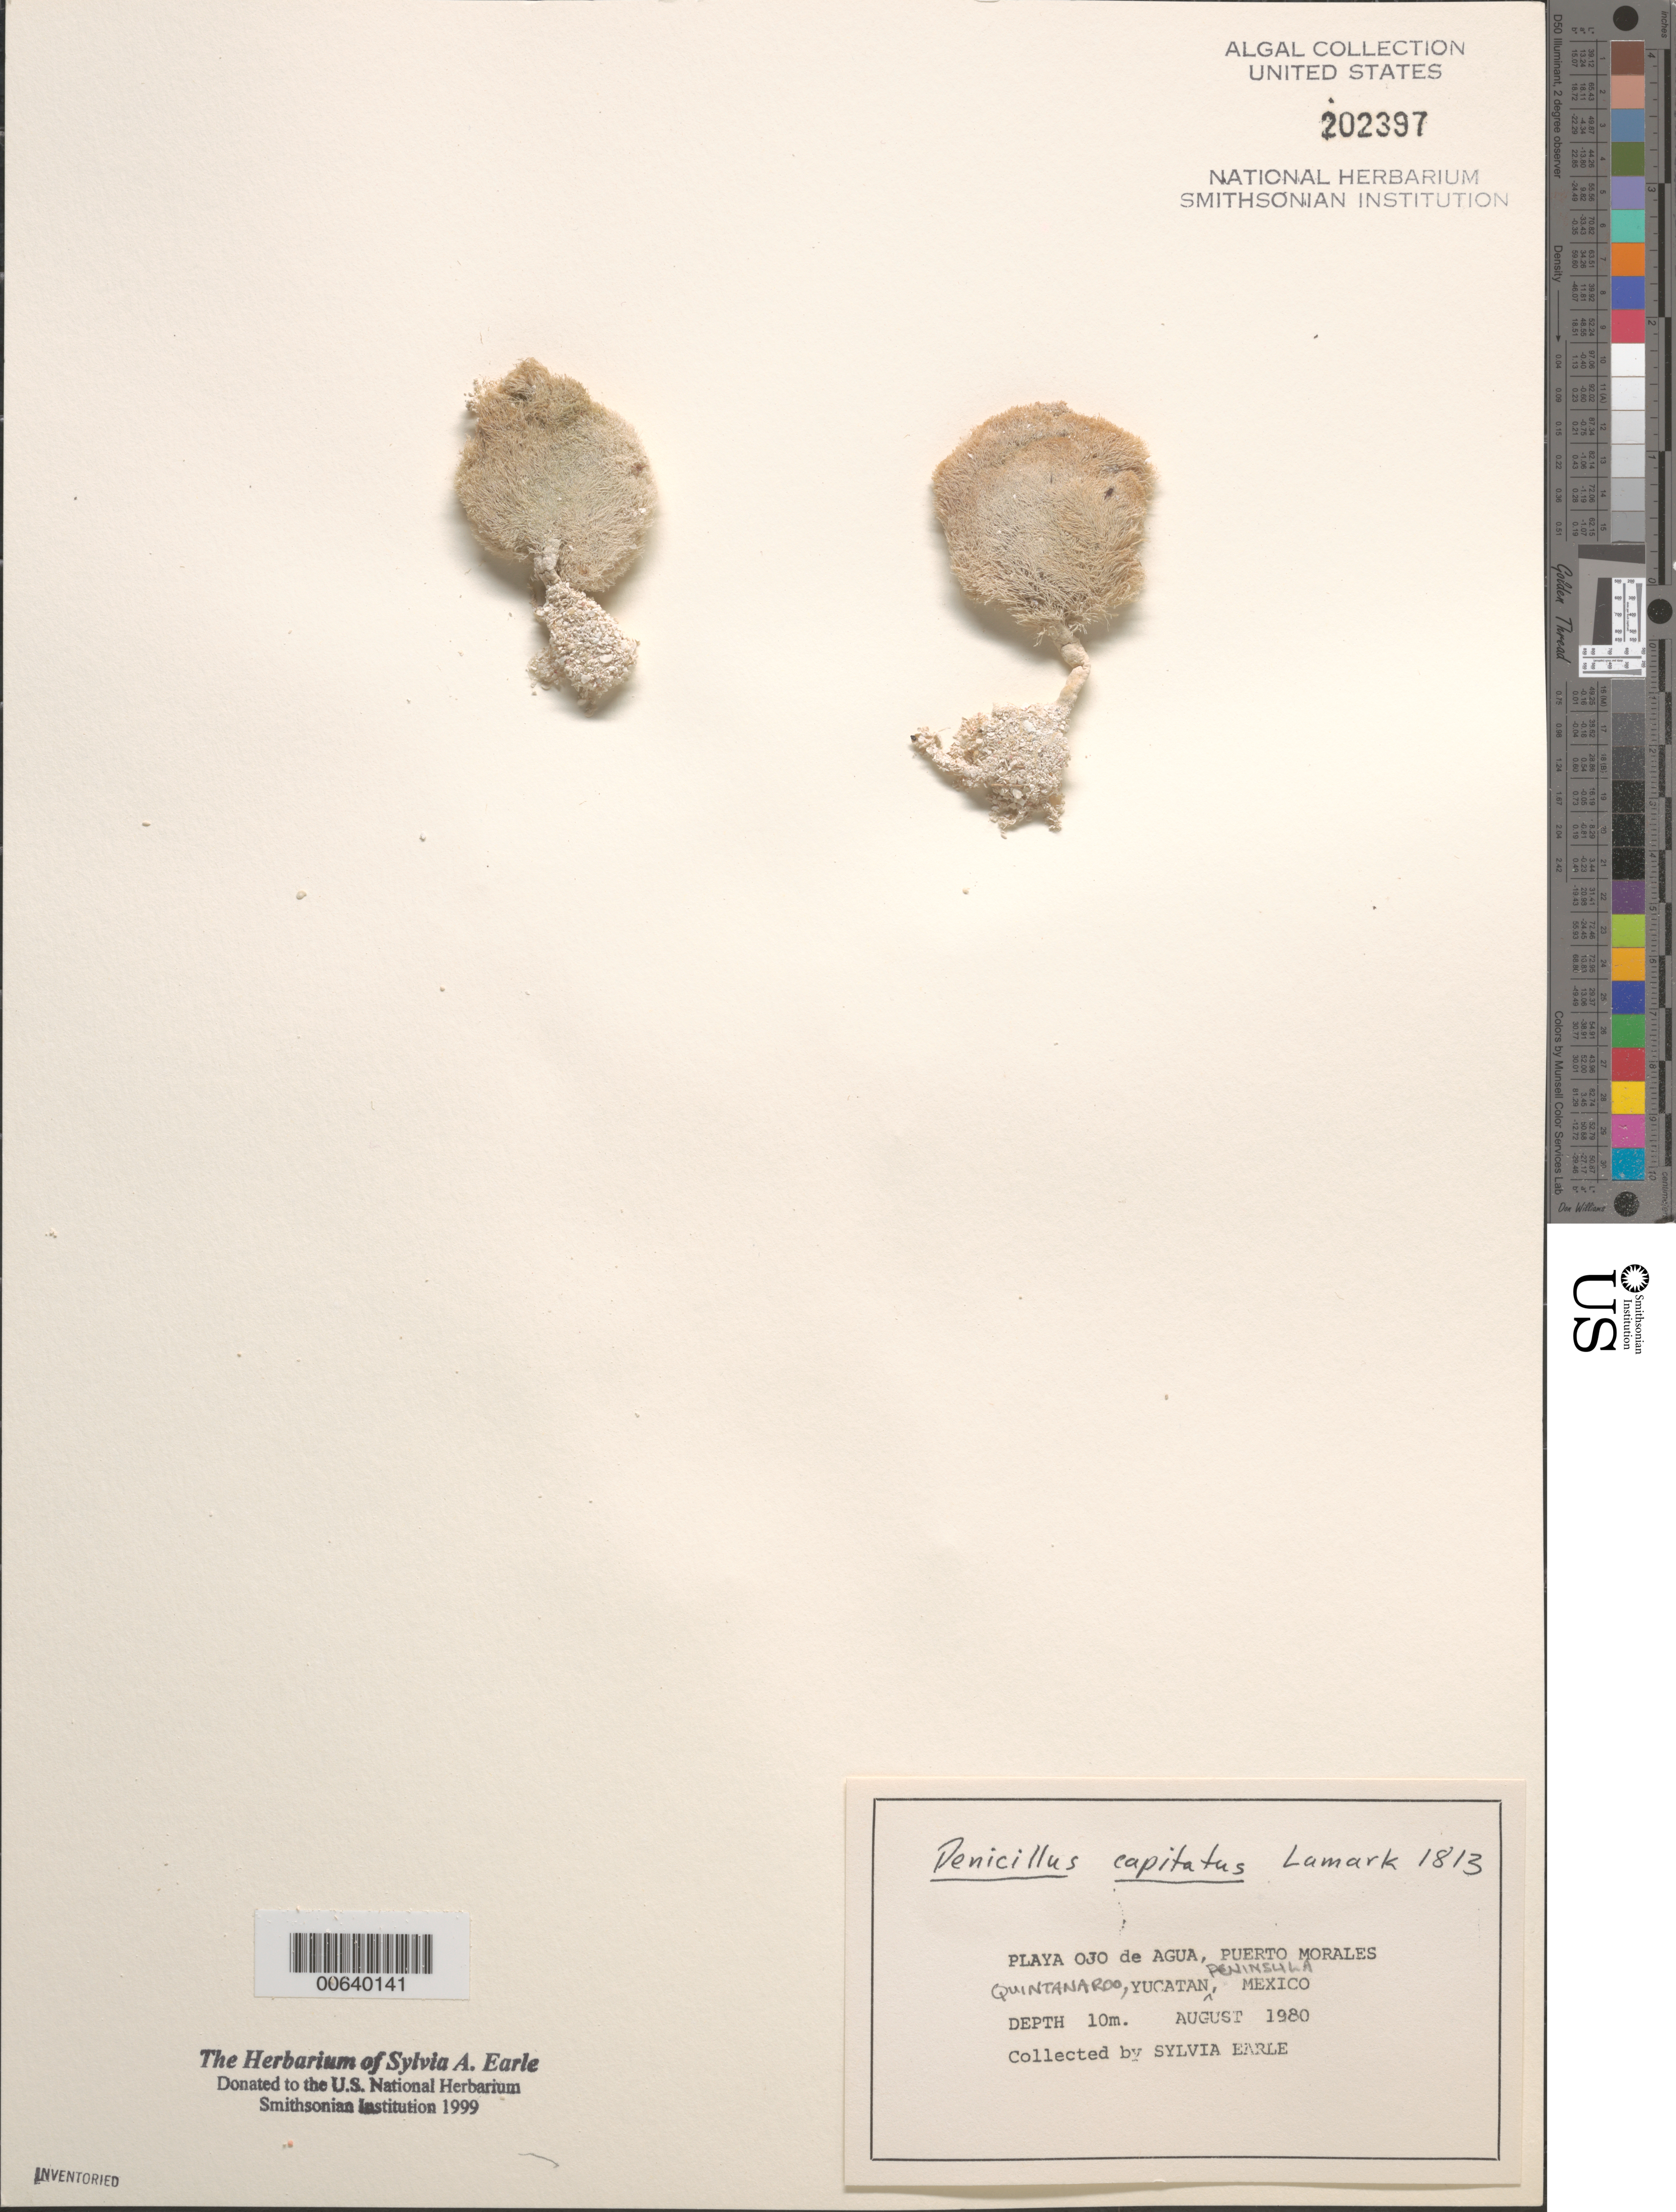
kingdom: Plantae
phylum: Chlorophyta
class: Ulvophyceae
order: Bryopsidales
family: Udoteaceae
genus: Penicillus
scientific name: Penicillus capitatus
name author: Lam.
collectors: S. A. Earle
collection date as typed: Aug 1980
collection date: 1980-08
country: Mexico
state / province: Quintana Roo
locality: Playa Ojo de Agua, Puerto Morales, Yucatan Peninsula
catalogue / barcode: US 202397